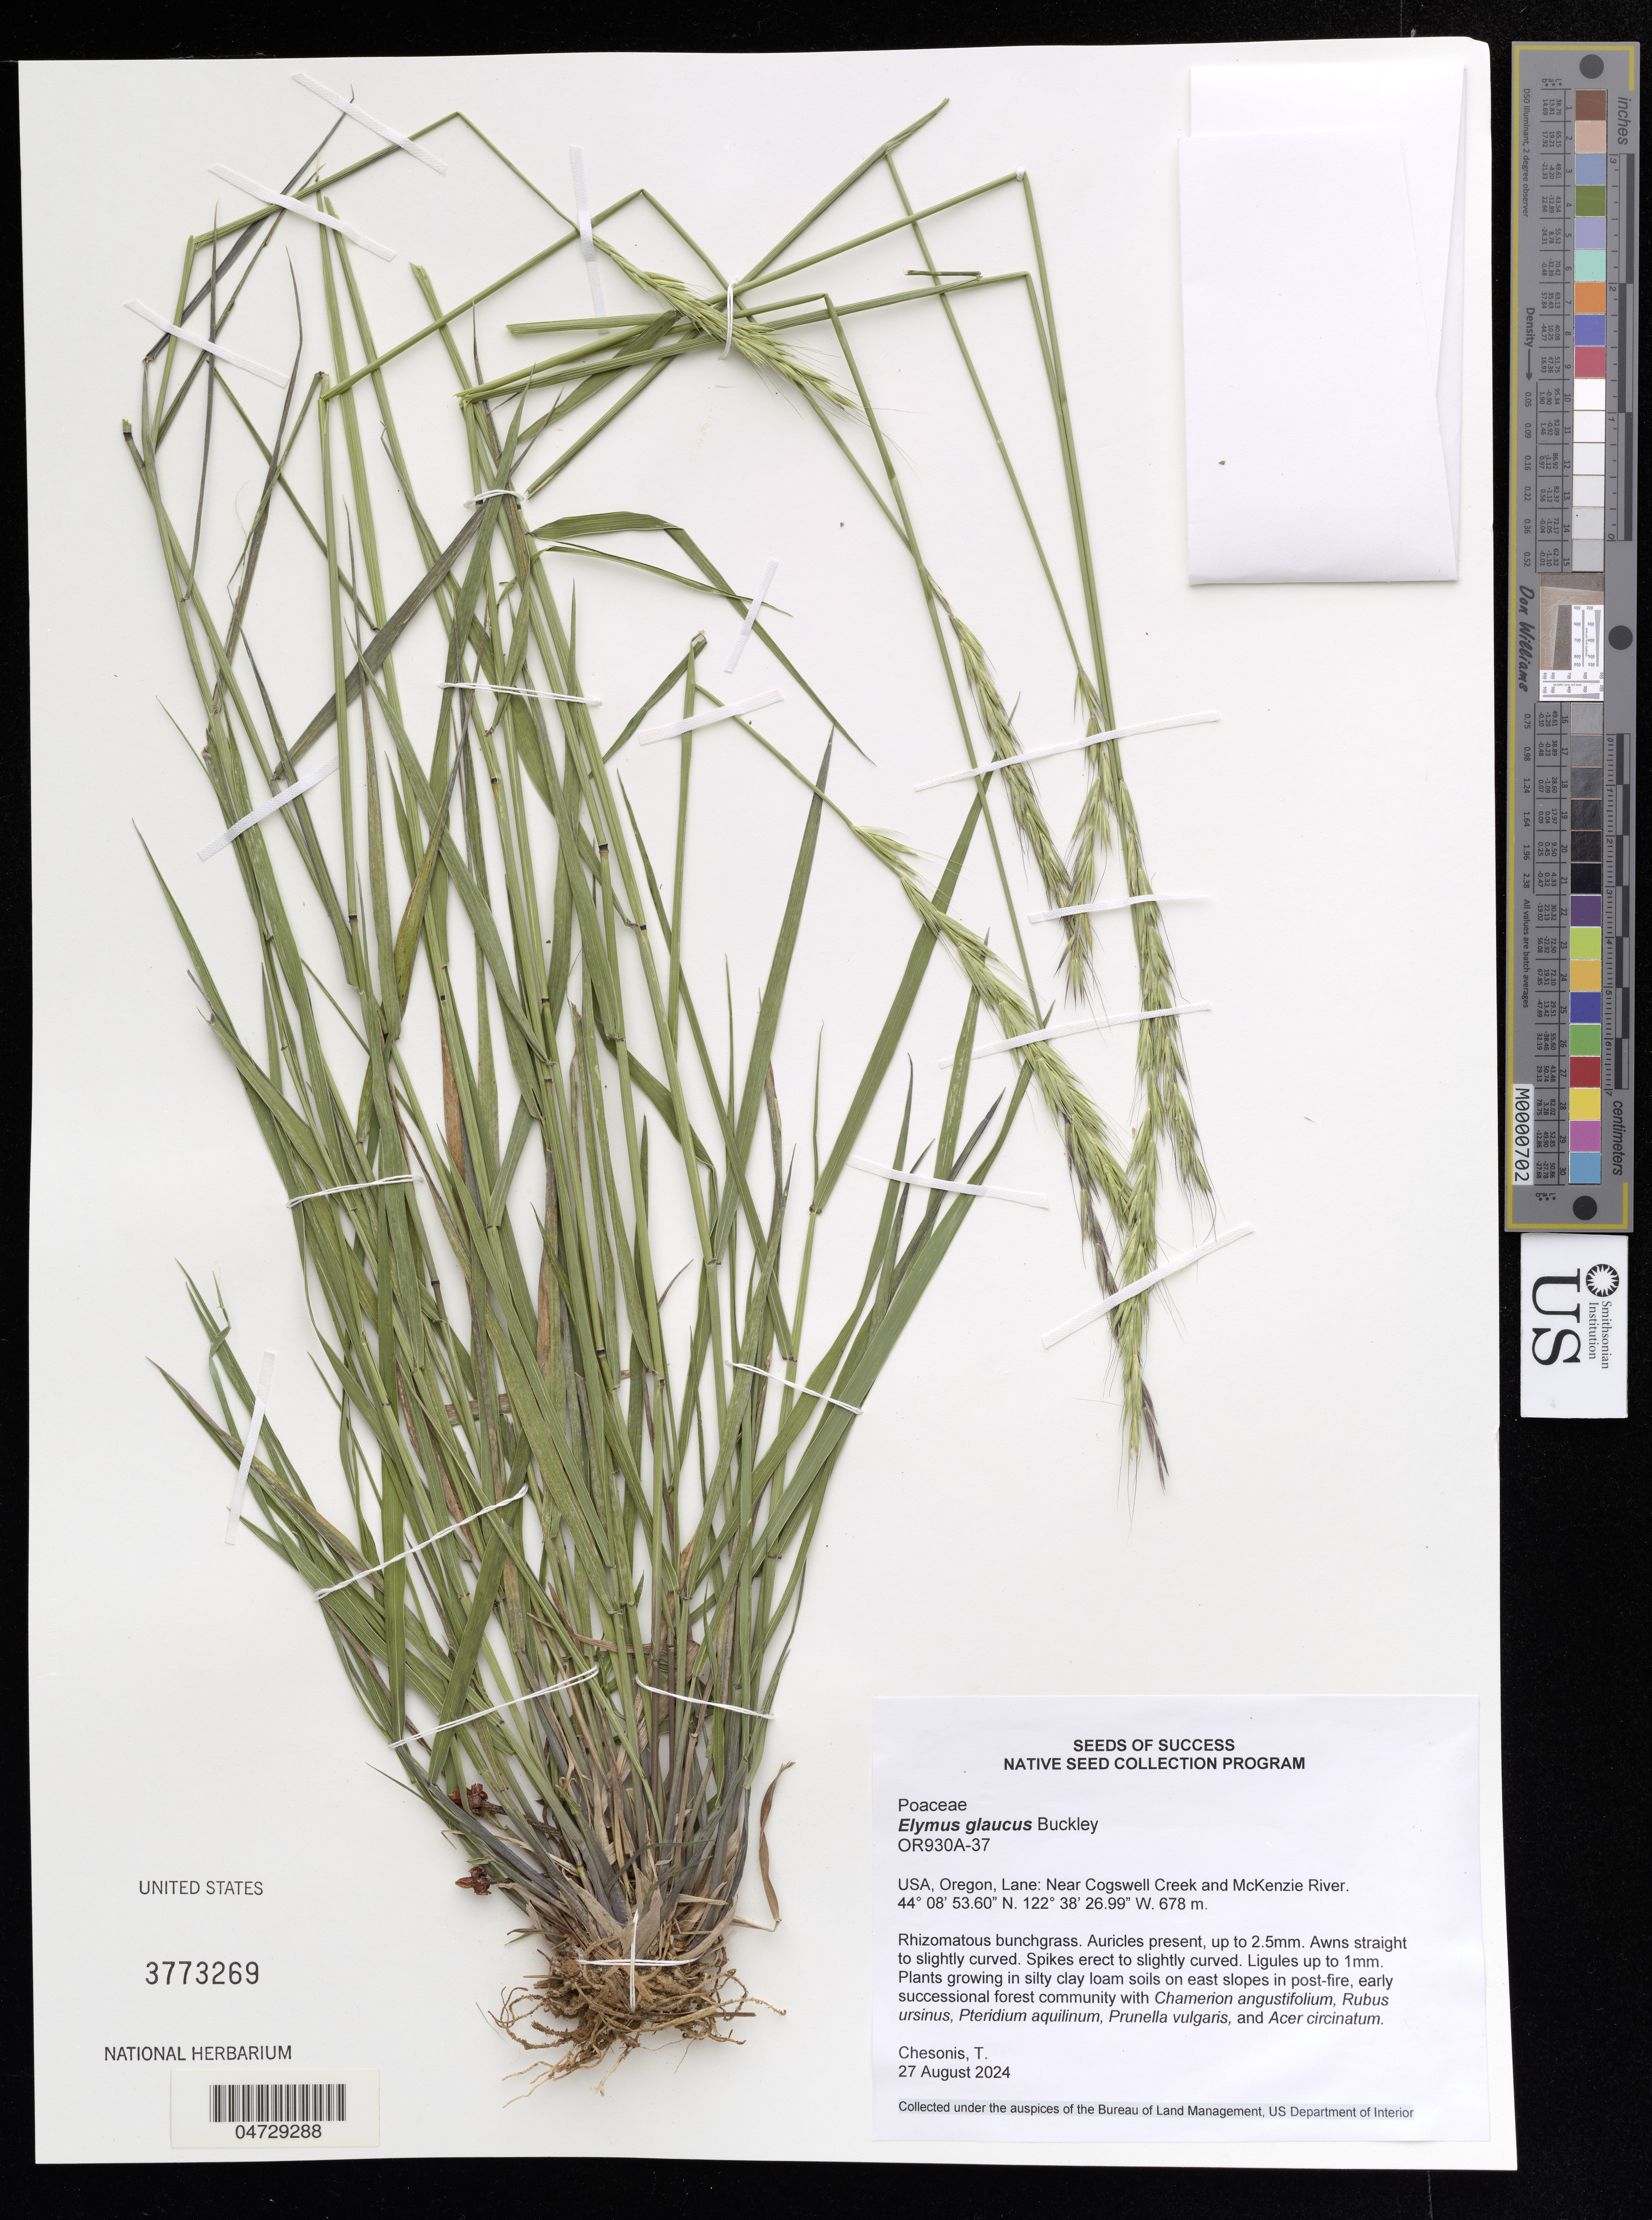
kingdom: Plantae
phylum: Tracheophyta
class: Liliopsida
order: Poales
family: Poaceae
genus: Elymus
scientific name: Elymus glaucus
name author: Buckley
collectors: T. Chesonis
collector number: OR930A-37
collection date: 2024-08-27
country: United States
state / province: Oregon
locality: Lane: Near Cogswell Creek and McKenzie River.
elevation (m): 678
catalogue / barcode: US 3773269